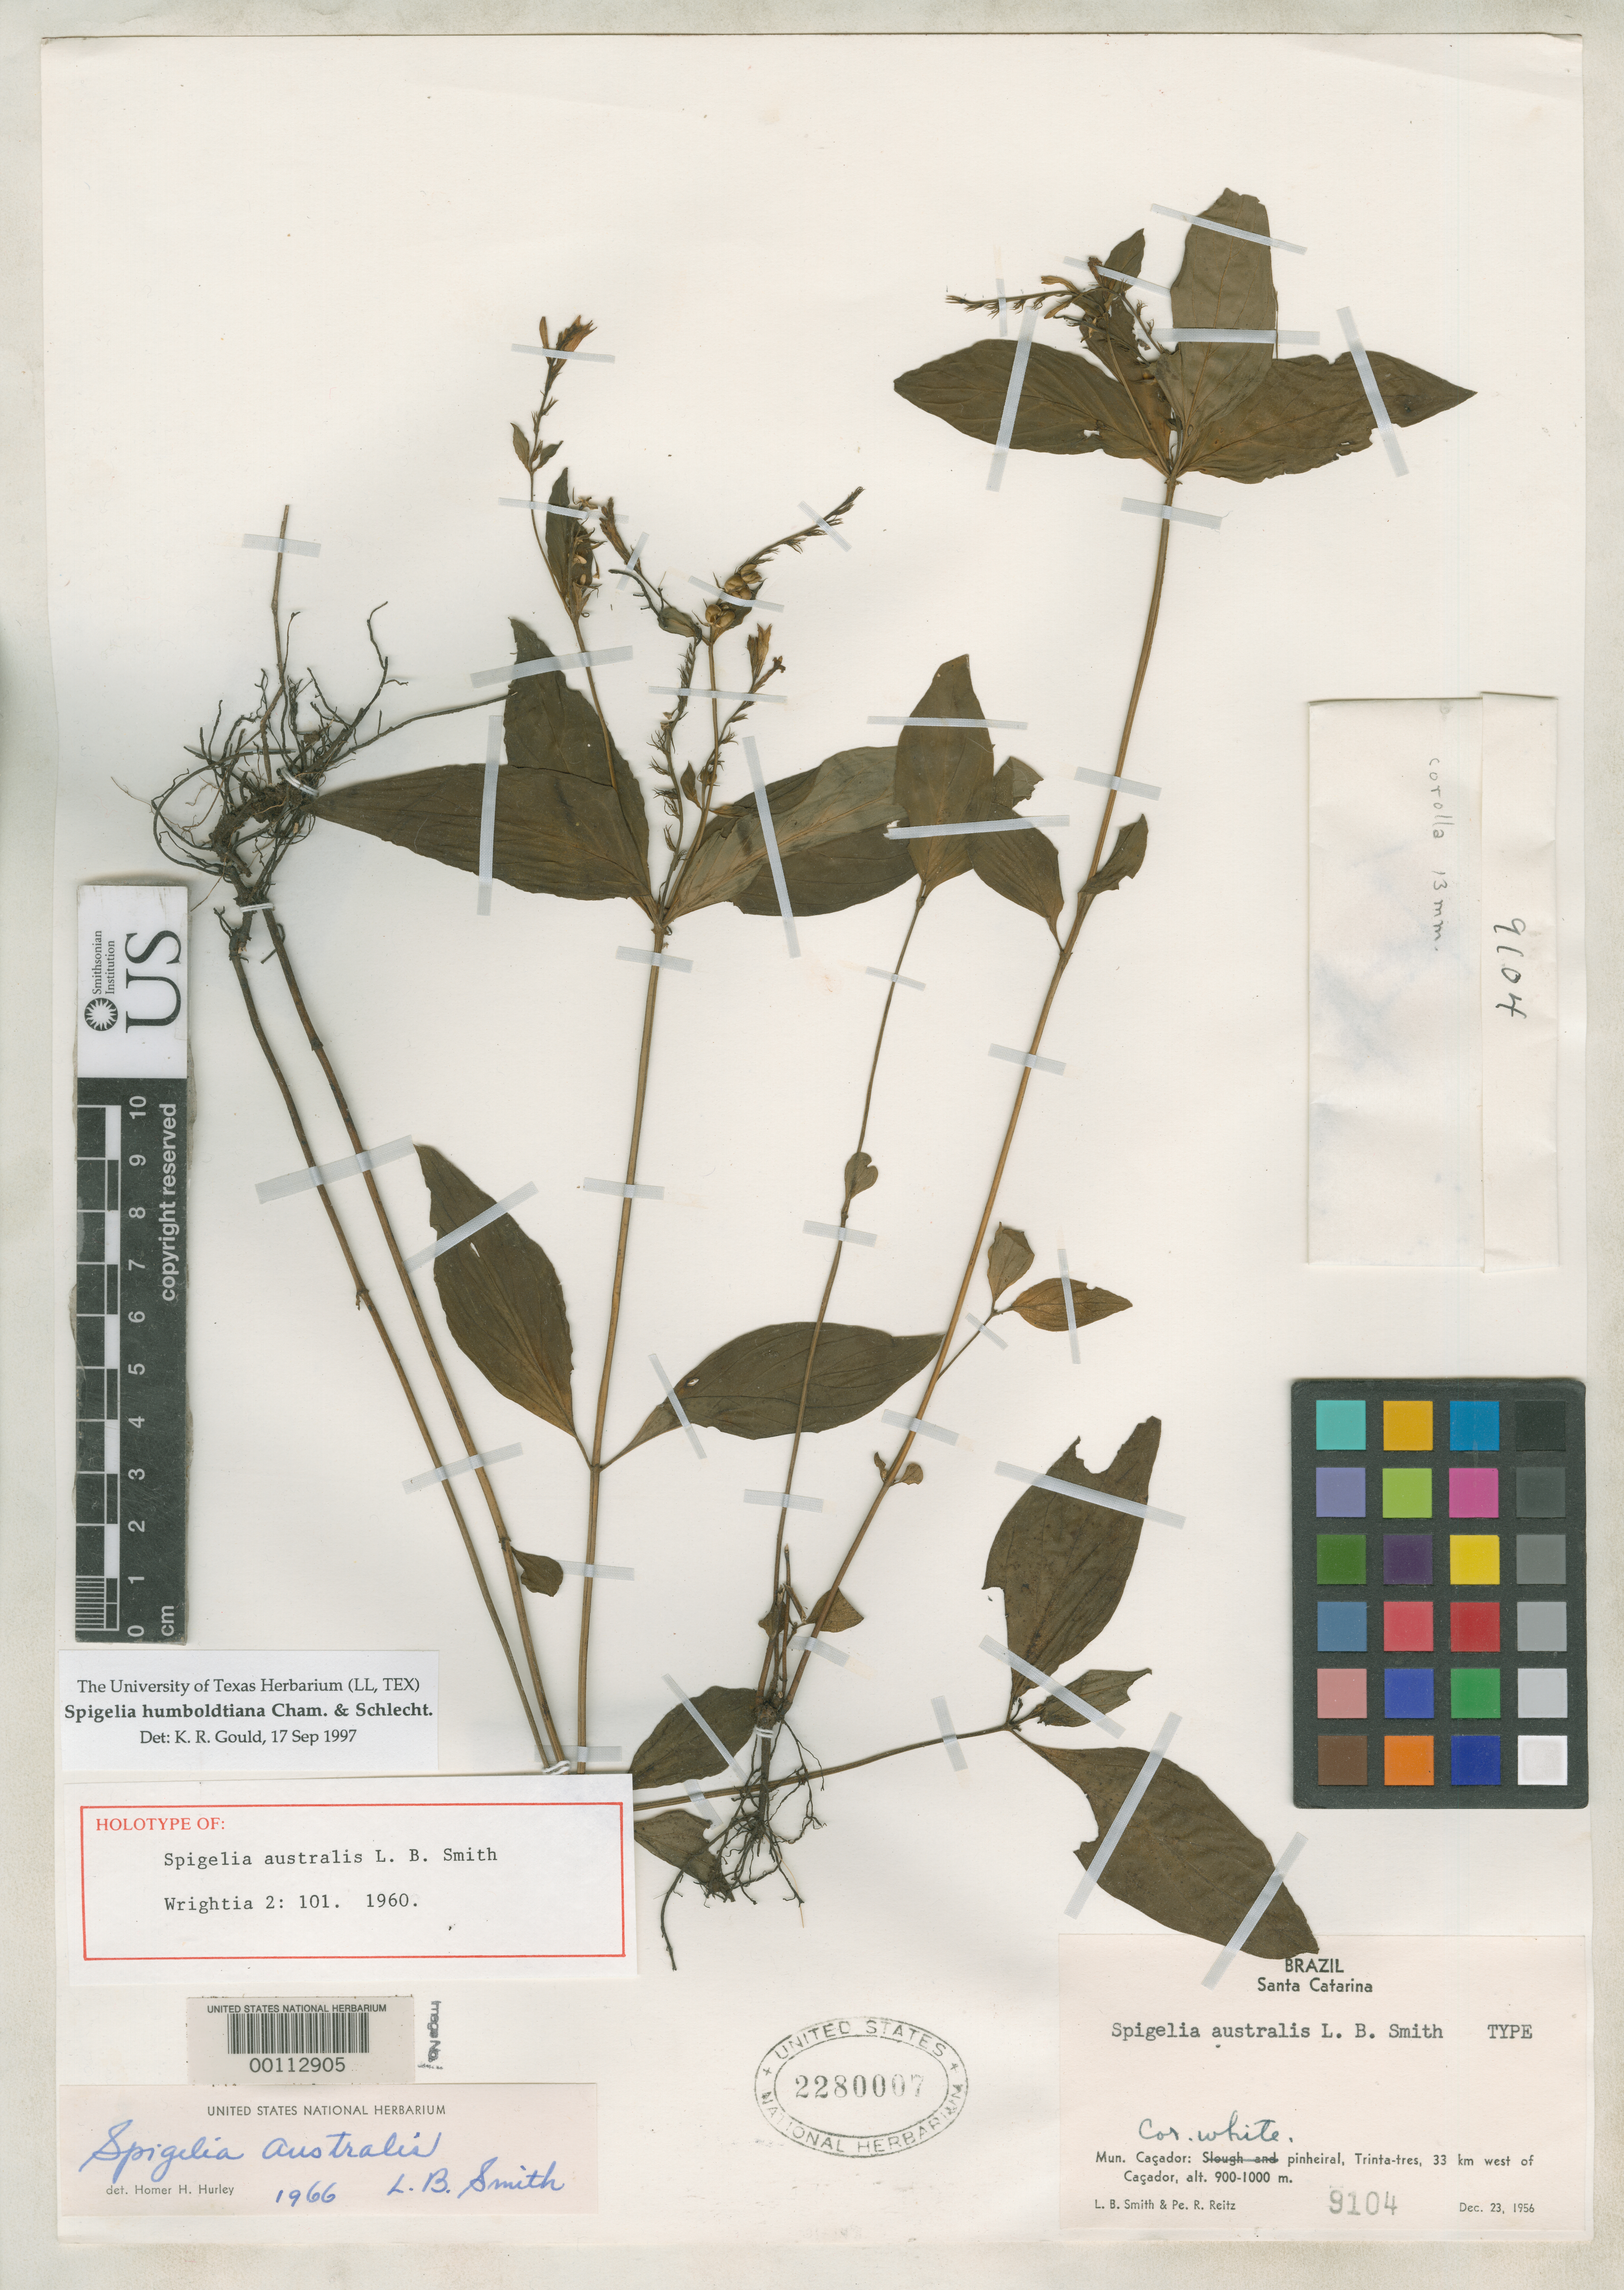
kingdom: Plantae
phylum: Tracheophyta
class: Magnoliopsida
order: Gentianales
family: Loganiaceae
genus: Spigelia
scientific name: Spigelia australis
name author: L.B. Sm.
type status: Holotype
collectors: L. Smith & R. Reitz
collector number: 9104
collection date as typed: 23 Dec 1956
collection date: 1956-12-23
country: Brazil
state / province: Santa Catarina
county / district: Caçador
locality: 33 km W of Cacador, Trinta-tres.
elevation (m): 900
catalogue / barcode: US 2280007